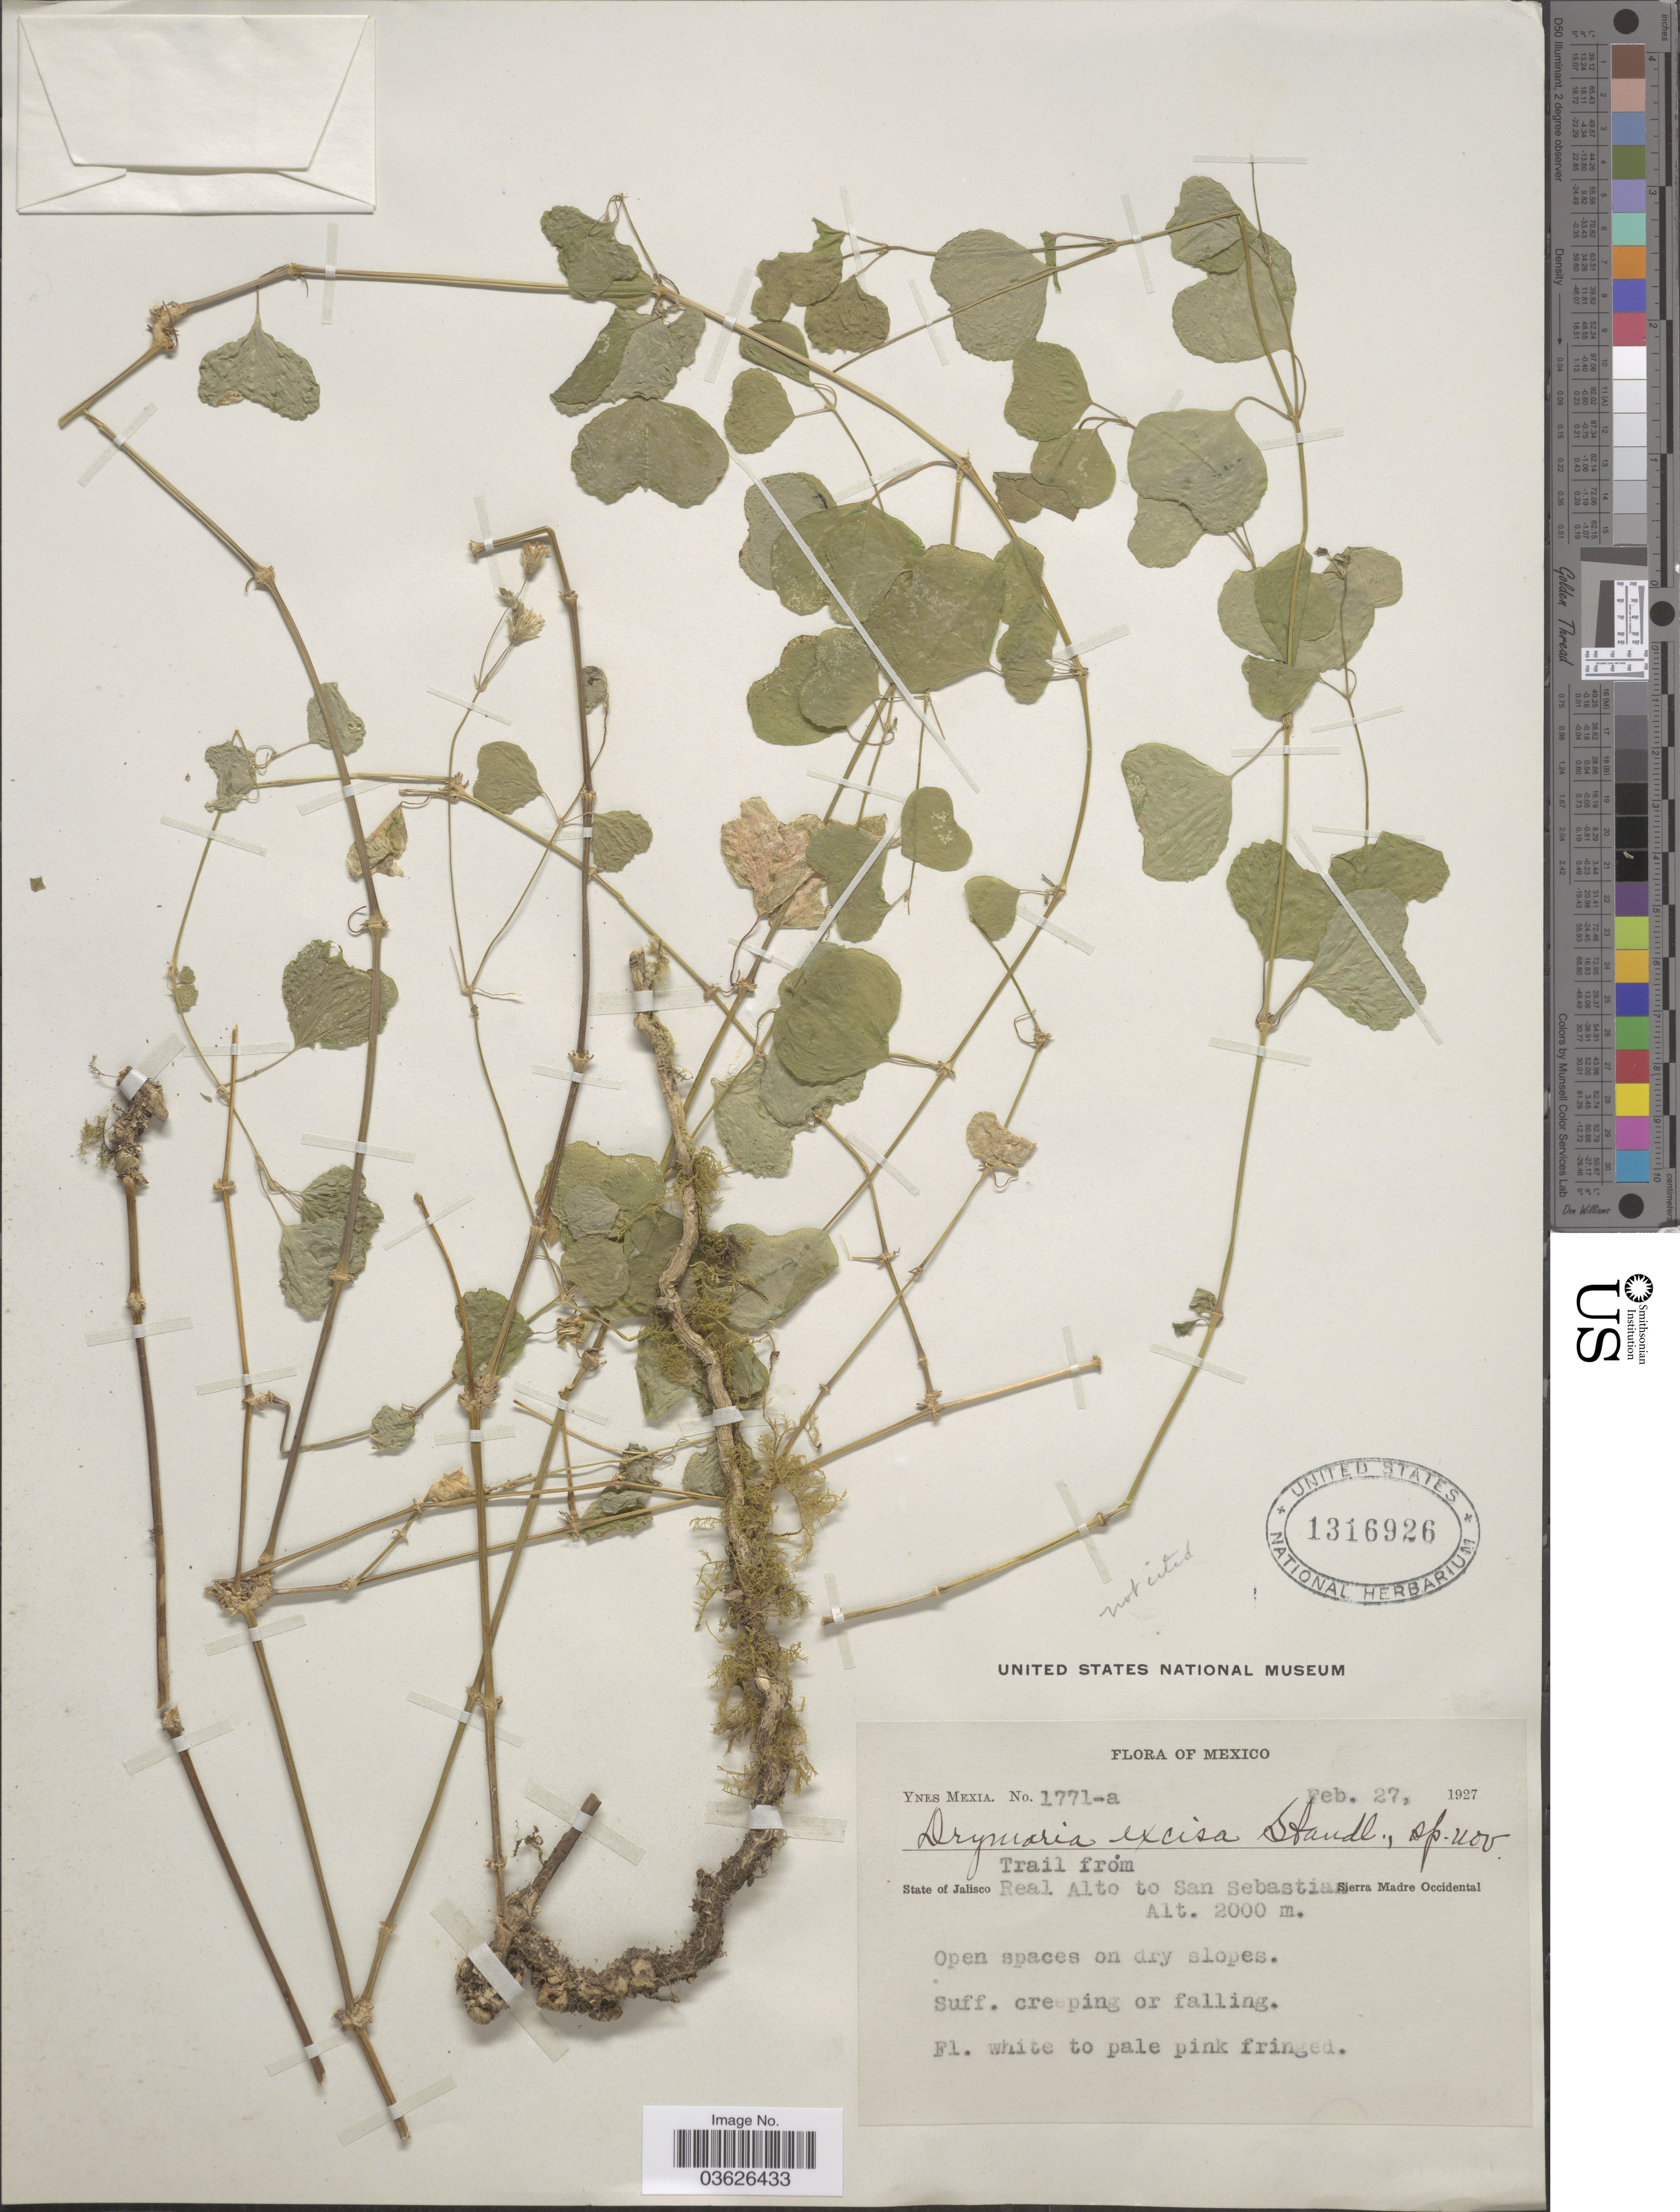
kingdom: Plantae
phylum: Tracheophyta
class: Magnoliopsida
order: Caryophyllales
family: Caryophyllaceae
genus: Drymaria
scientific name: Drymaria excisa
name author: Standl.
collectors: Y. Mexia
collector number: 1771-a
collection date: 1927-02-27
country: Mexico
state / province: Jalisco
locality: Trail from Real Alto to San Sebastian Sierra Madre Occidental.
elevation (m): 2000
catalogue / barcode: US 1316926